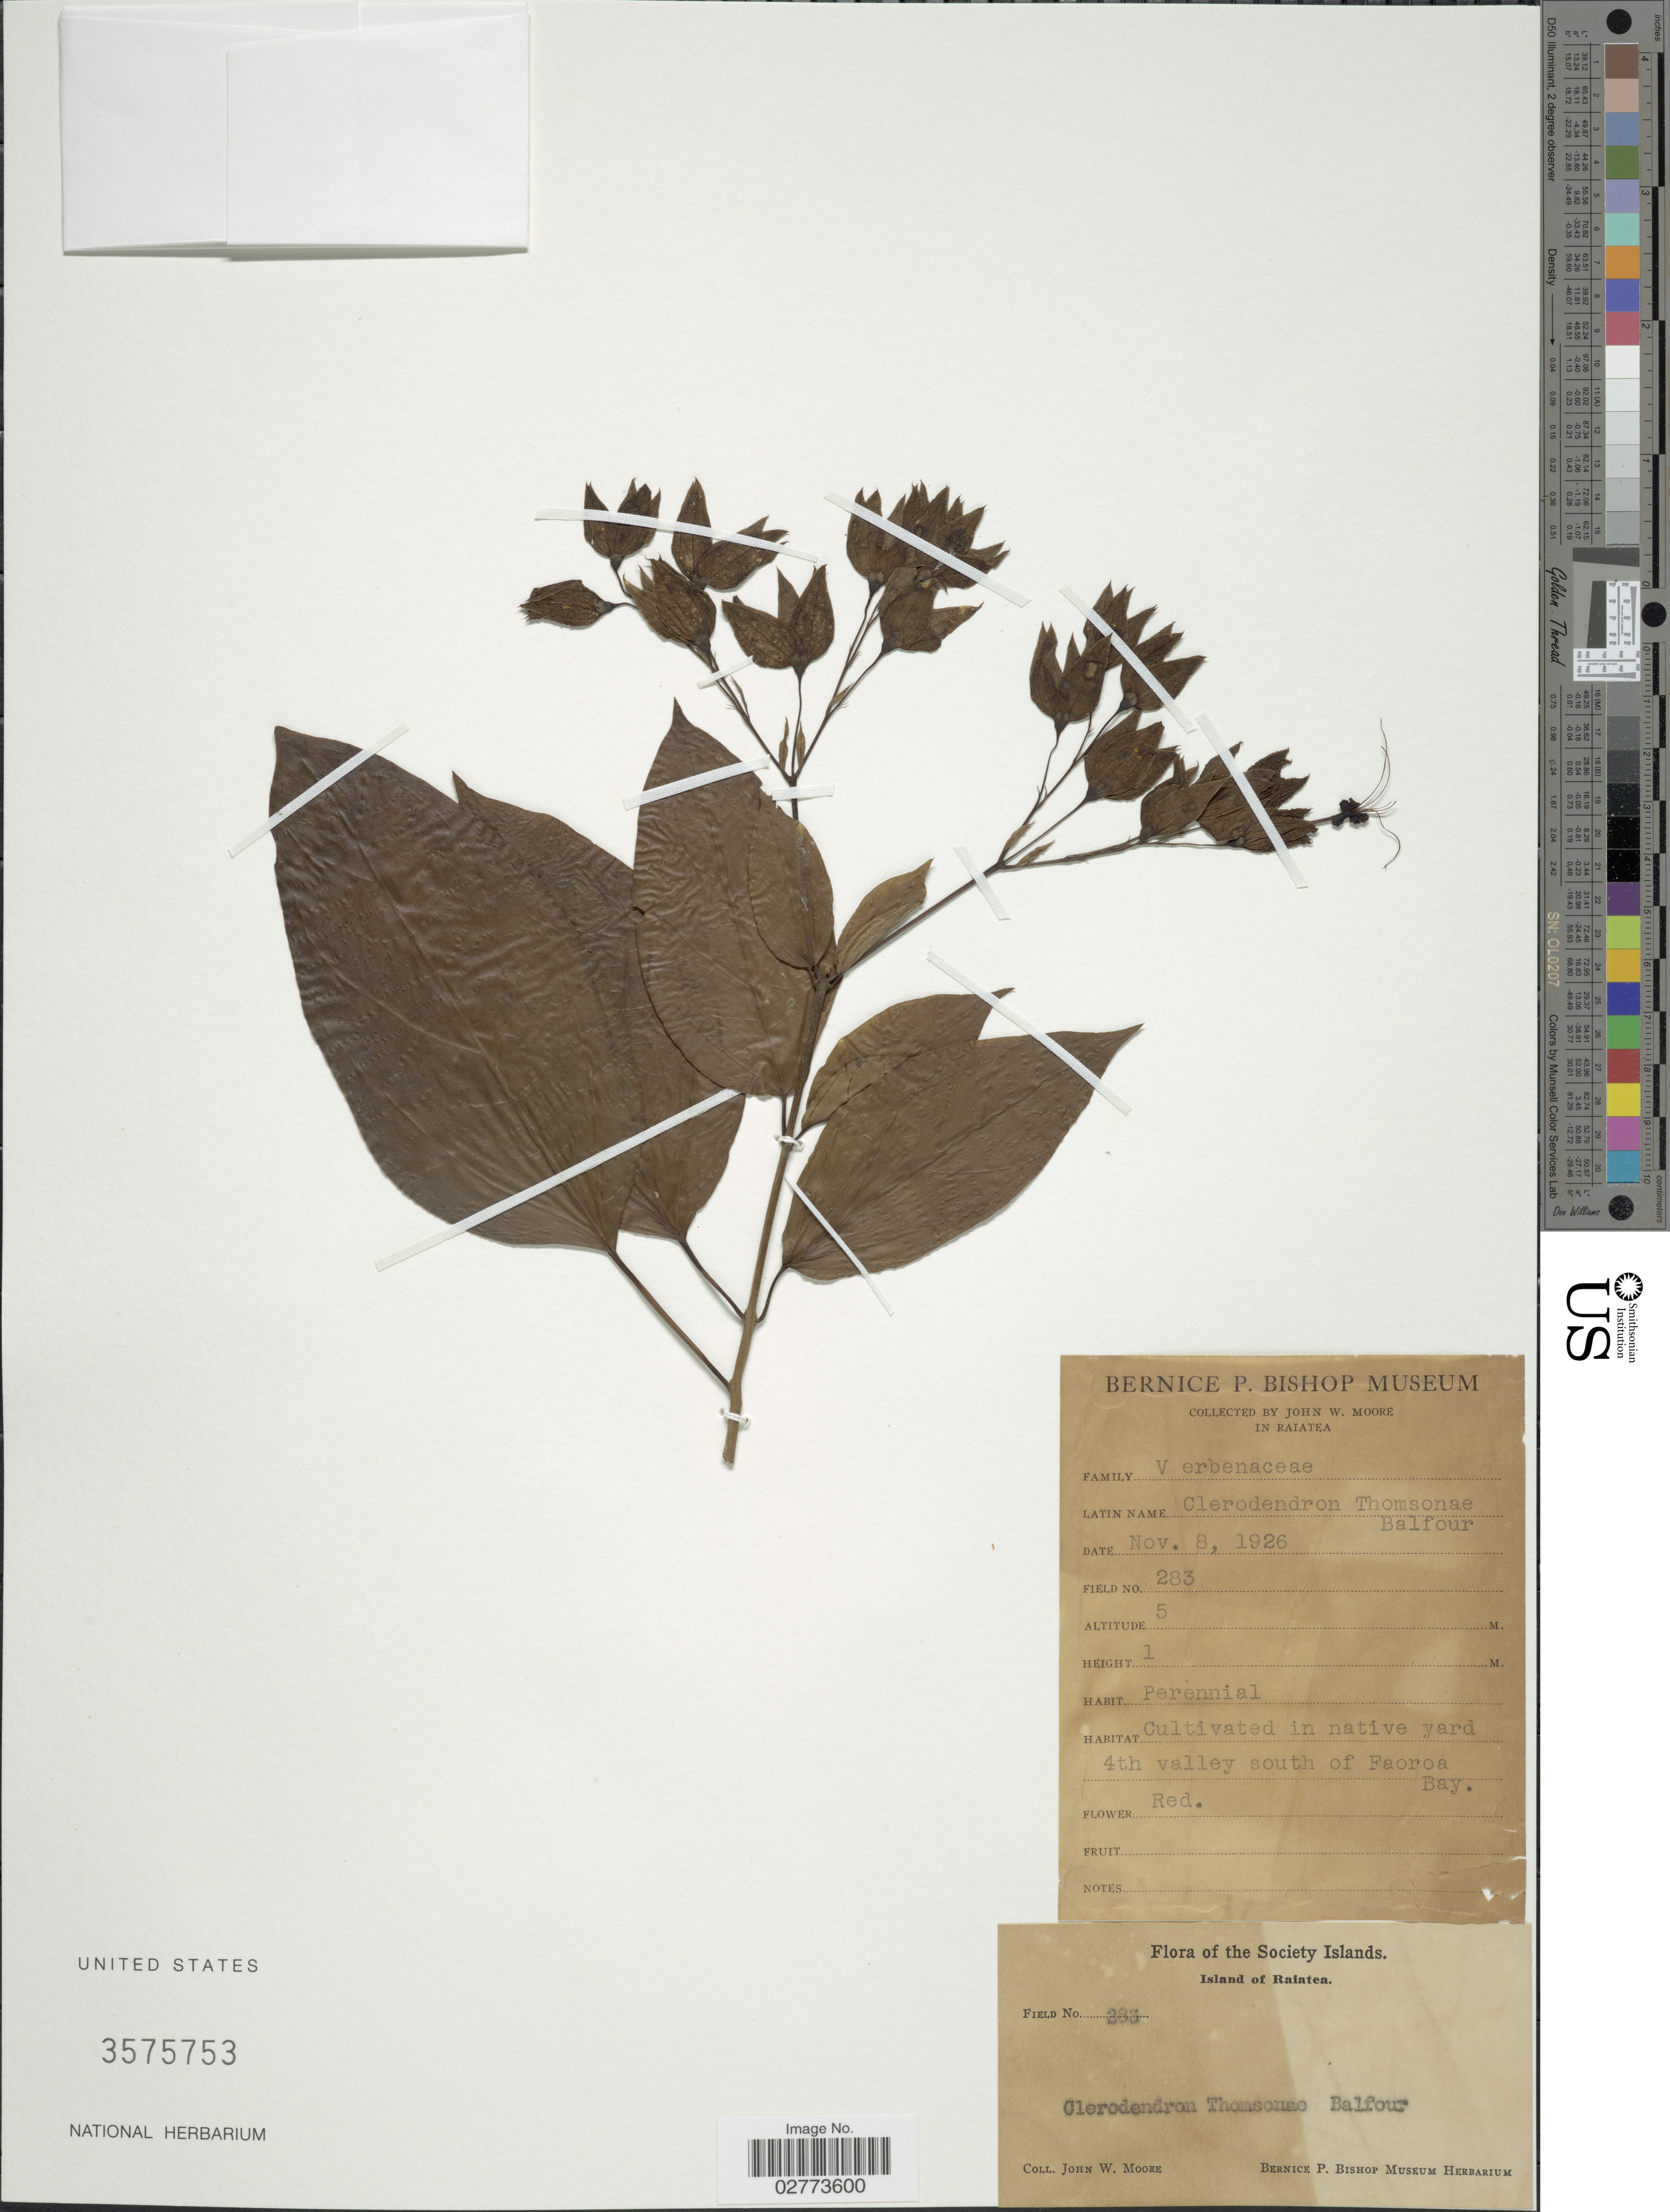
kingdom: Plantae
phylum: Tracheophyta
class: Magnoliopsida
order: Lamiales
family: Lamiaceae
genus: Clerodendrum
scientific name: Clerodendrum thomsoniae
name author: Balf.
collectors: J. Moore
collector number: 283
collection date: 1926-11-08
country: French Polynesia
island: Raiatea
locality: Society Islands. Island of Raiatea. Native yard 4th valley south of Faoroa Bay.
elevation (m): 5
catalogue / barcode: US 3575753